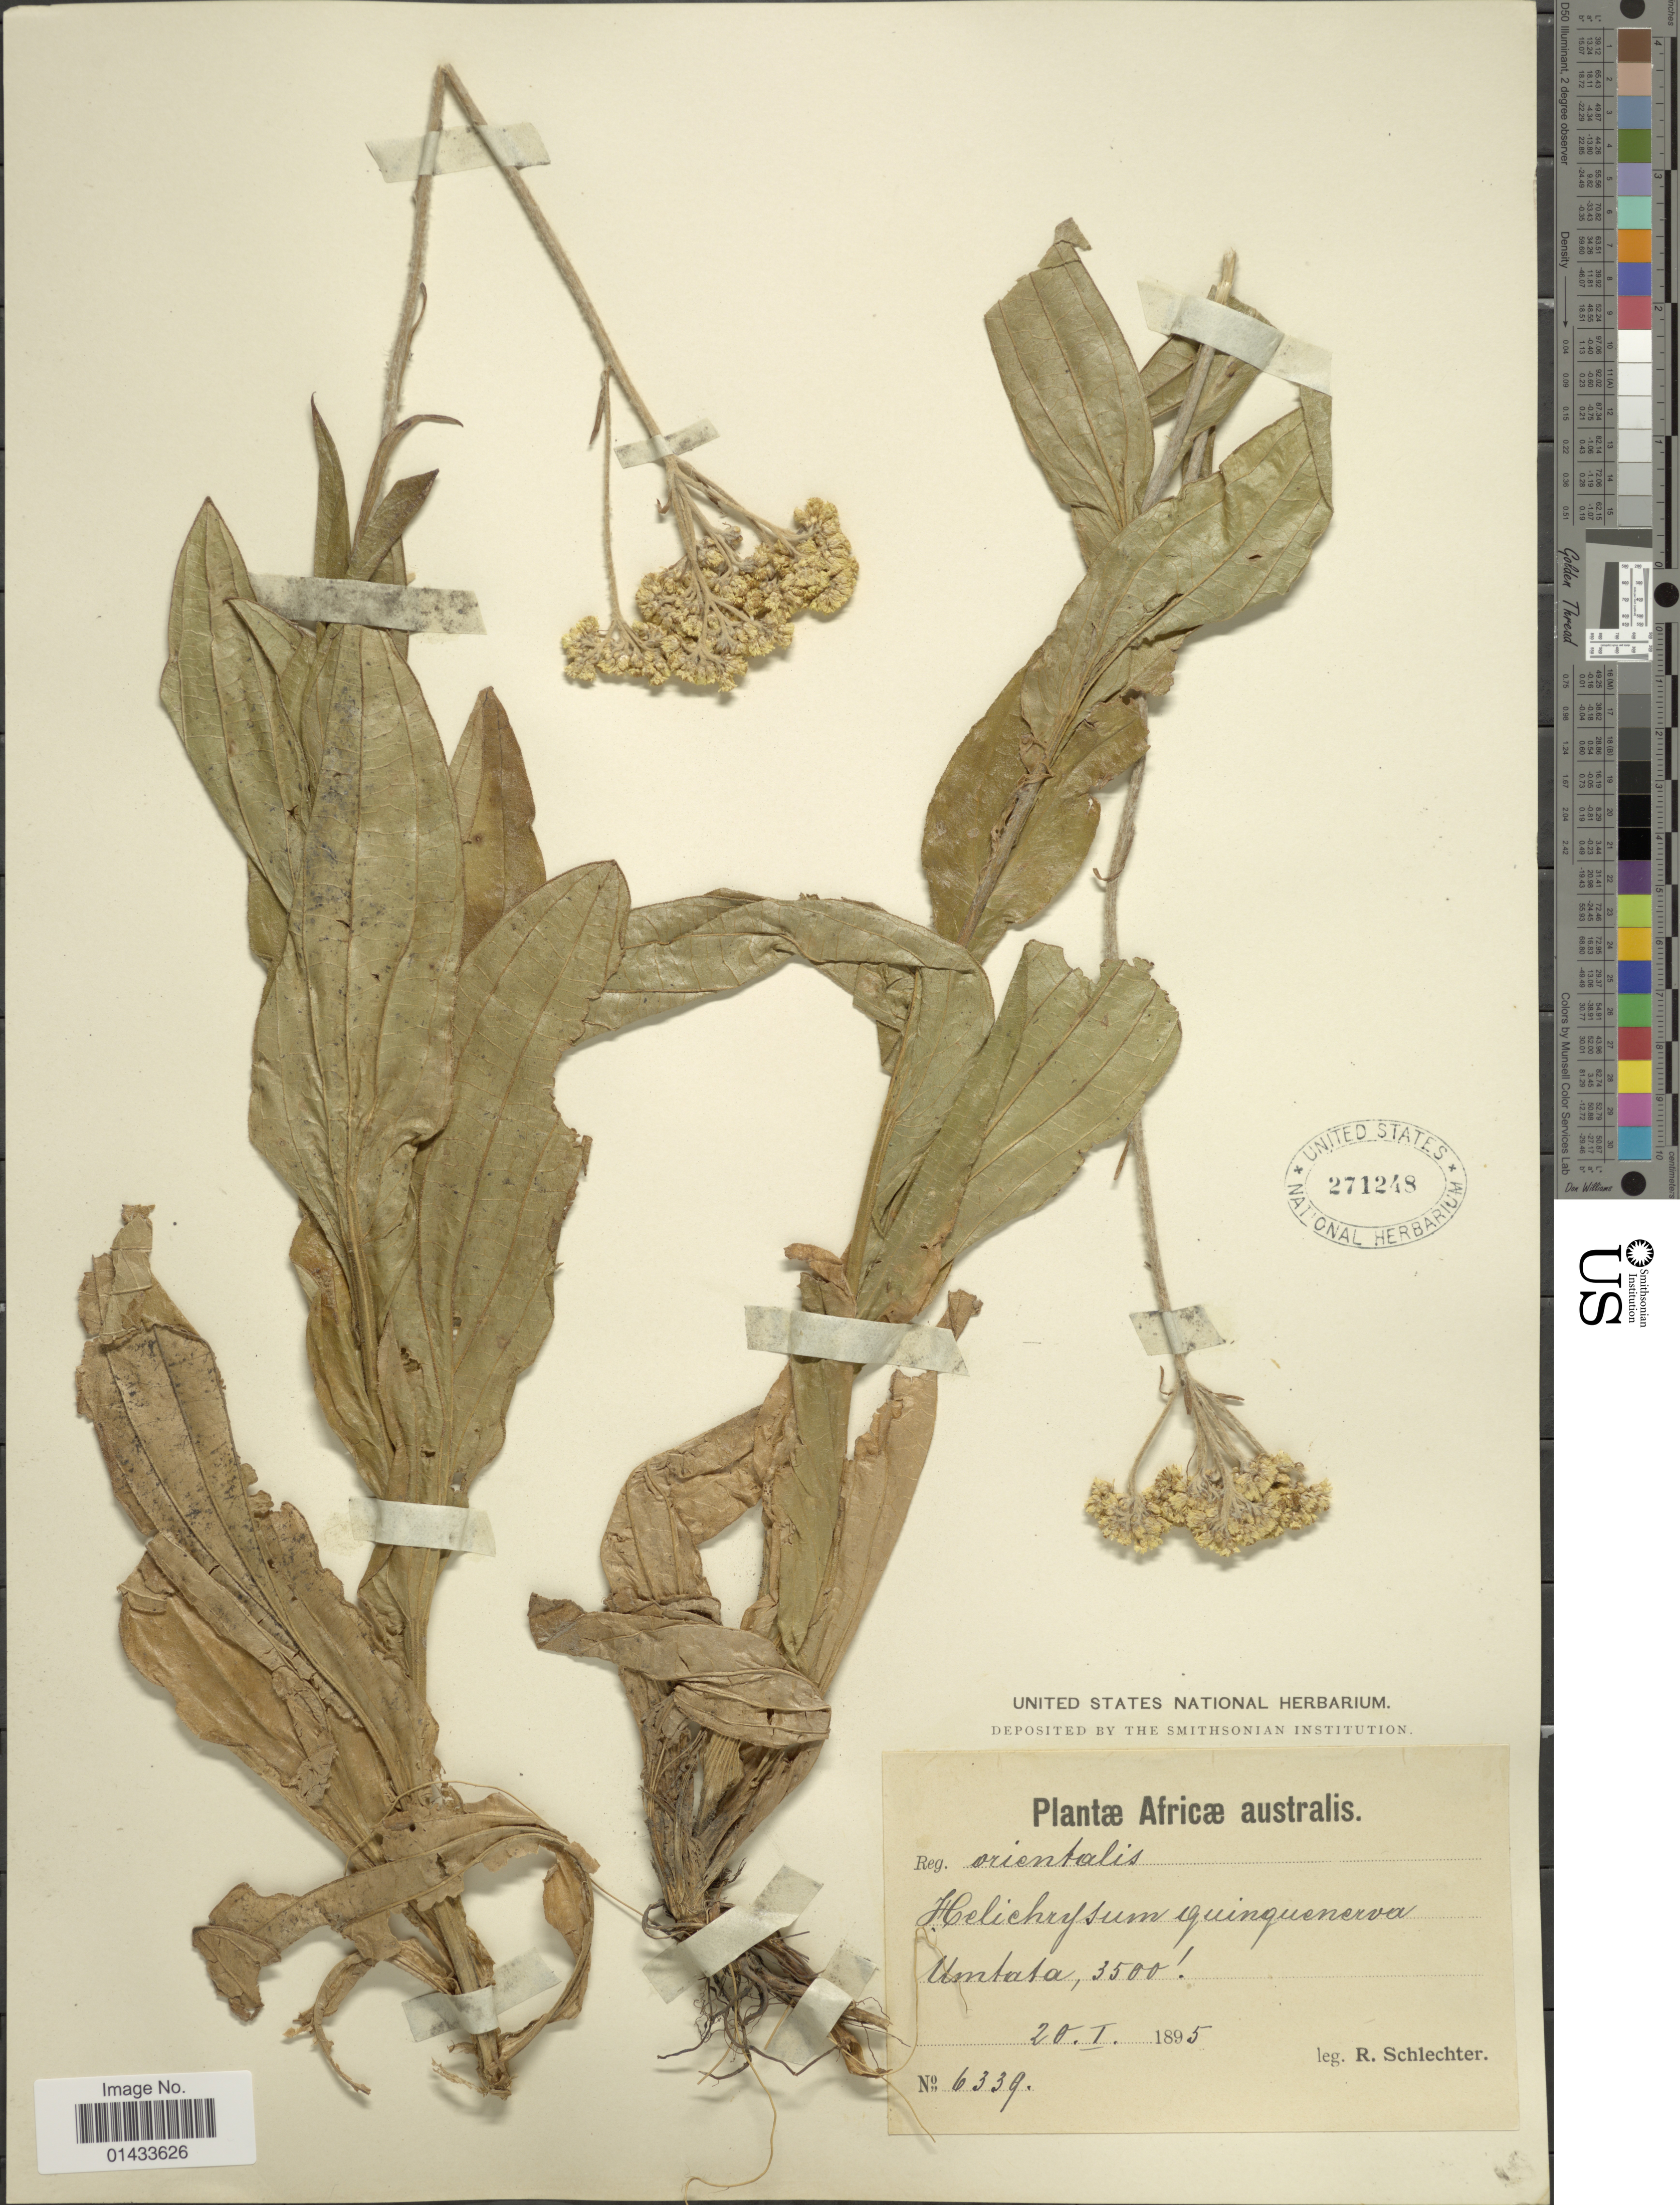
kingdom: Plantae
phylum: Tracheophyta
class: Magnoliopsida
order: Asterales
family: Asteraceae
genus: Helichrysum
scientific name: Helichrysum quinquenerve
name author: Less.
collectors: F. R. R. Schlechter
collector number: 6339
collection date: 1895-01-20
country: South Africa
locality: Umtata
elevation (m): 1067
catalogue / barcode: US 271248